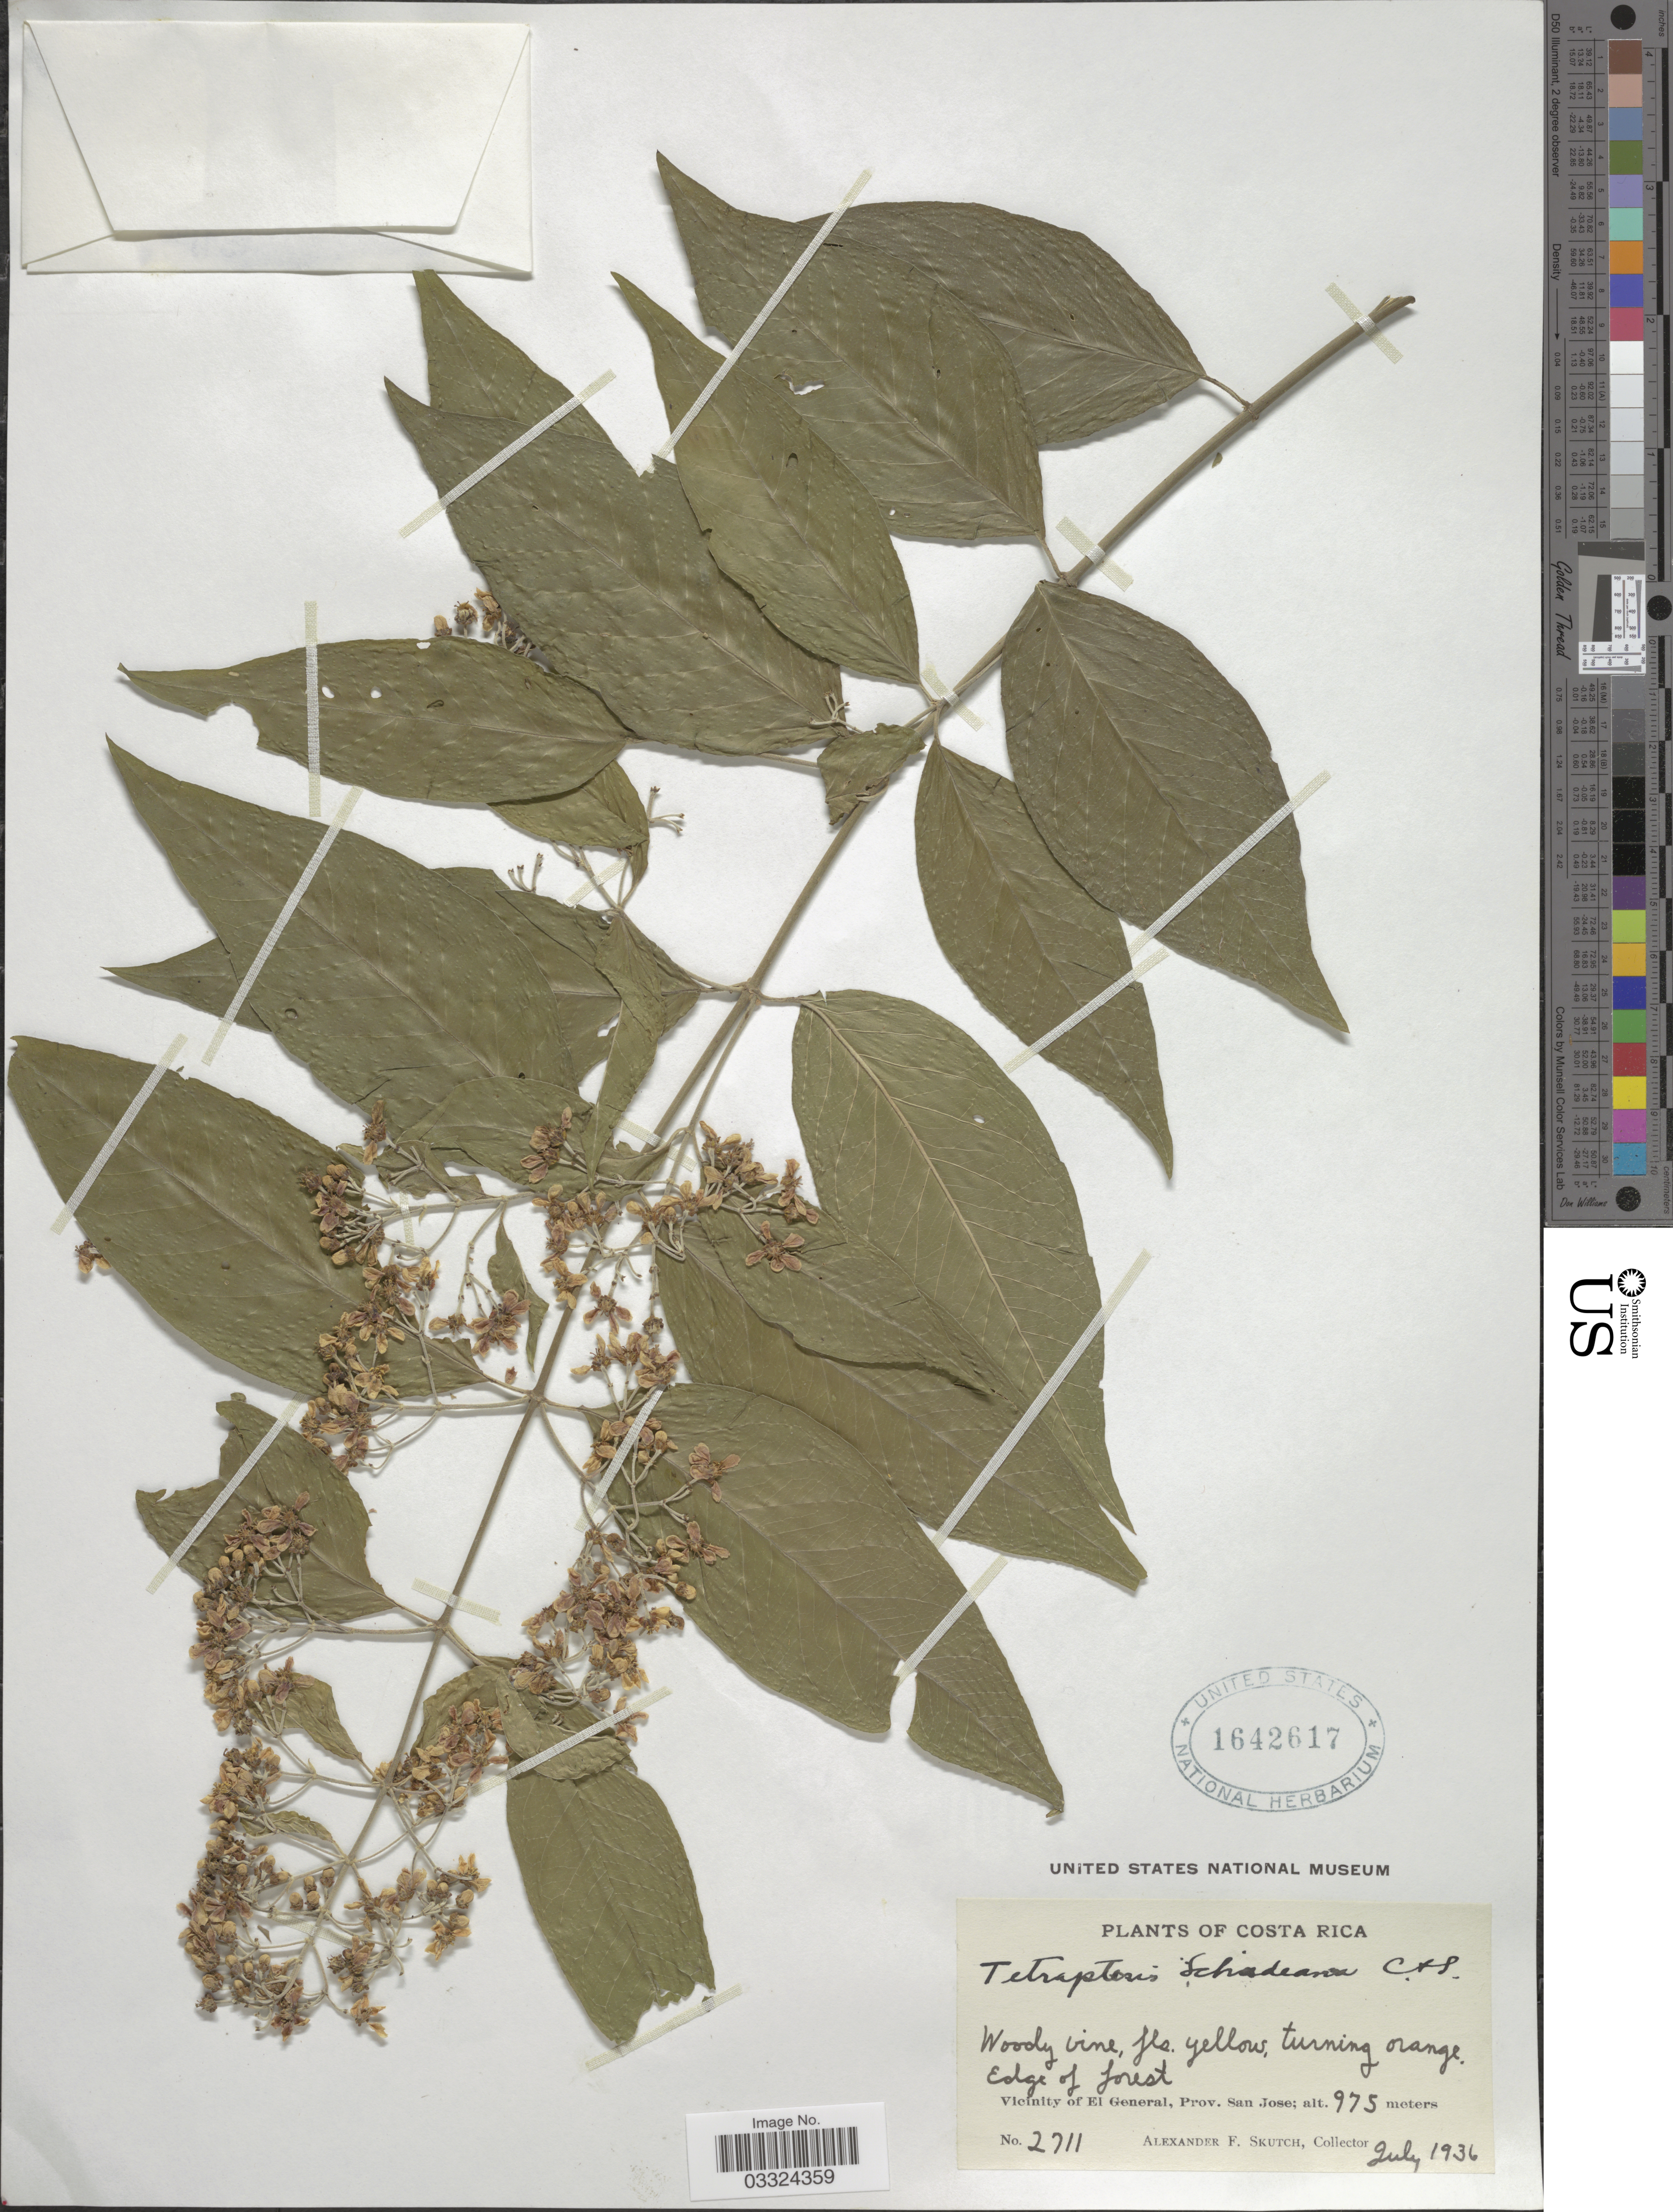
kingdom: Plantae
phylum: Tracheophyta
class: Magnoliopsida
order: Malpighiales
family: Malpighiaceae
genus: Tetrapterys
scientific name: Tetrapterys schiedeana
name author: Schltdl. & Cham.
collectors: A. F. Skutch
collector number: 2711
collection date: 1936-07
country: Costa Rica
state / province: San José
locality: Edge of forest. Vicinity of El General.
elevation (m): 975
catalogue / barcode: US 1642617